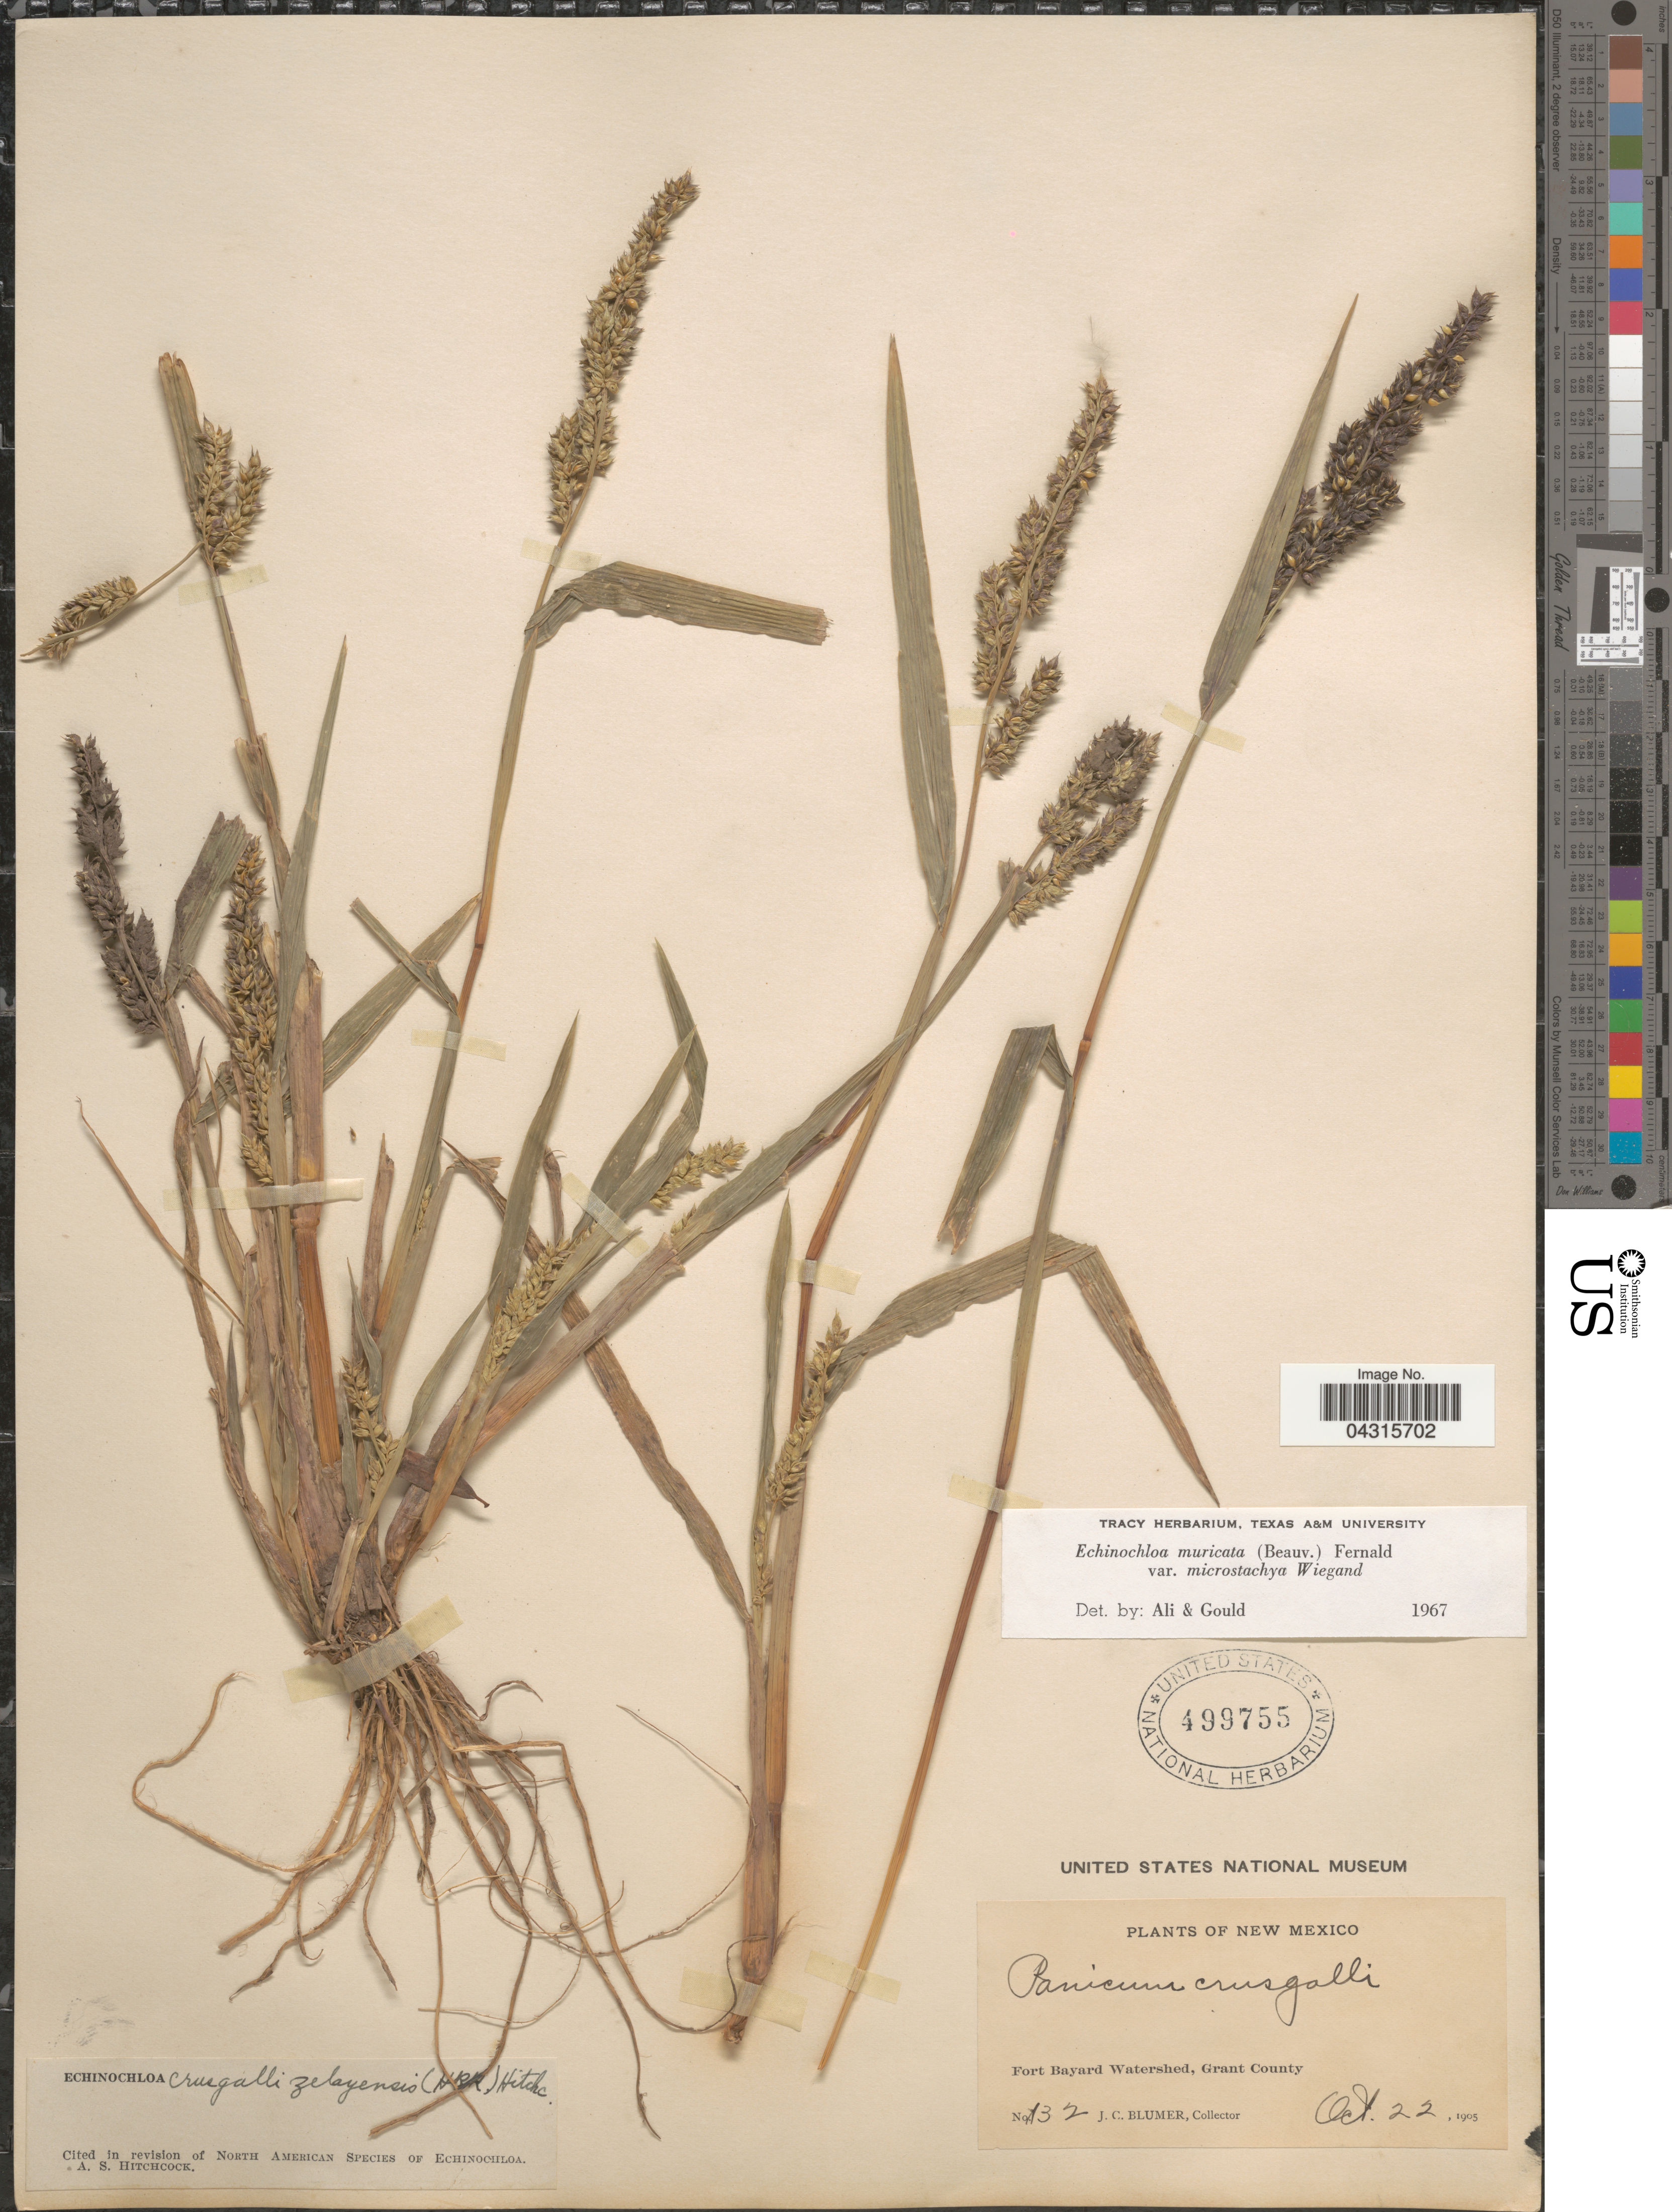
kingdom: Plantae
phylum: Tracheophyta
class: Liliopsida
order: Poales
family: Poaceae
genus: Echinochloa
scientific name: Echinochloa muricata var. microstachya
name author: Wiegand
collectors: J. C. Blumer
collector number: A32*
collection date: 1905-10-22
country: United States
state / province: New Mexico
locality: Fort Bayard Watershed, Grant County.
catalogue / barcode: US 499755